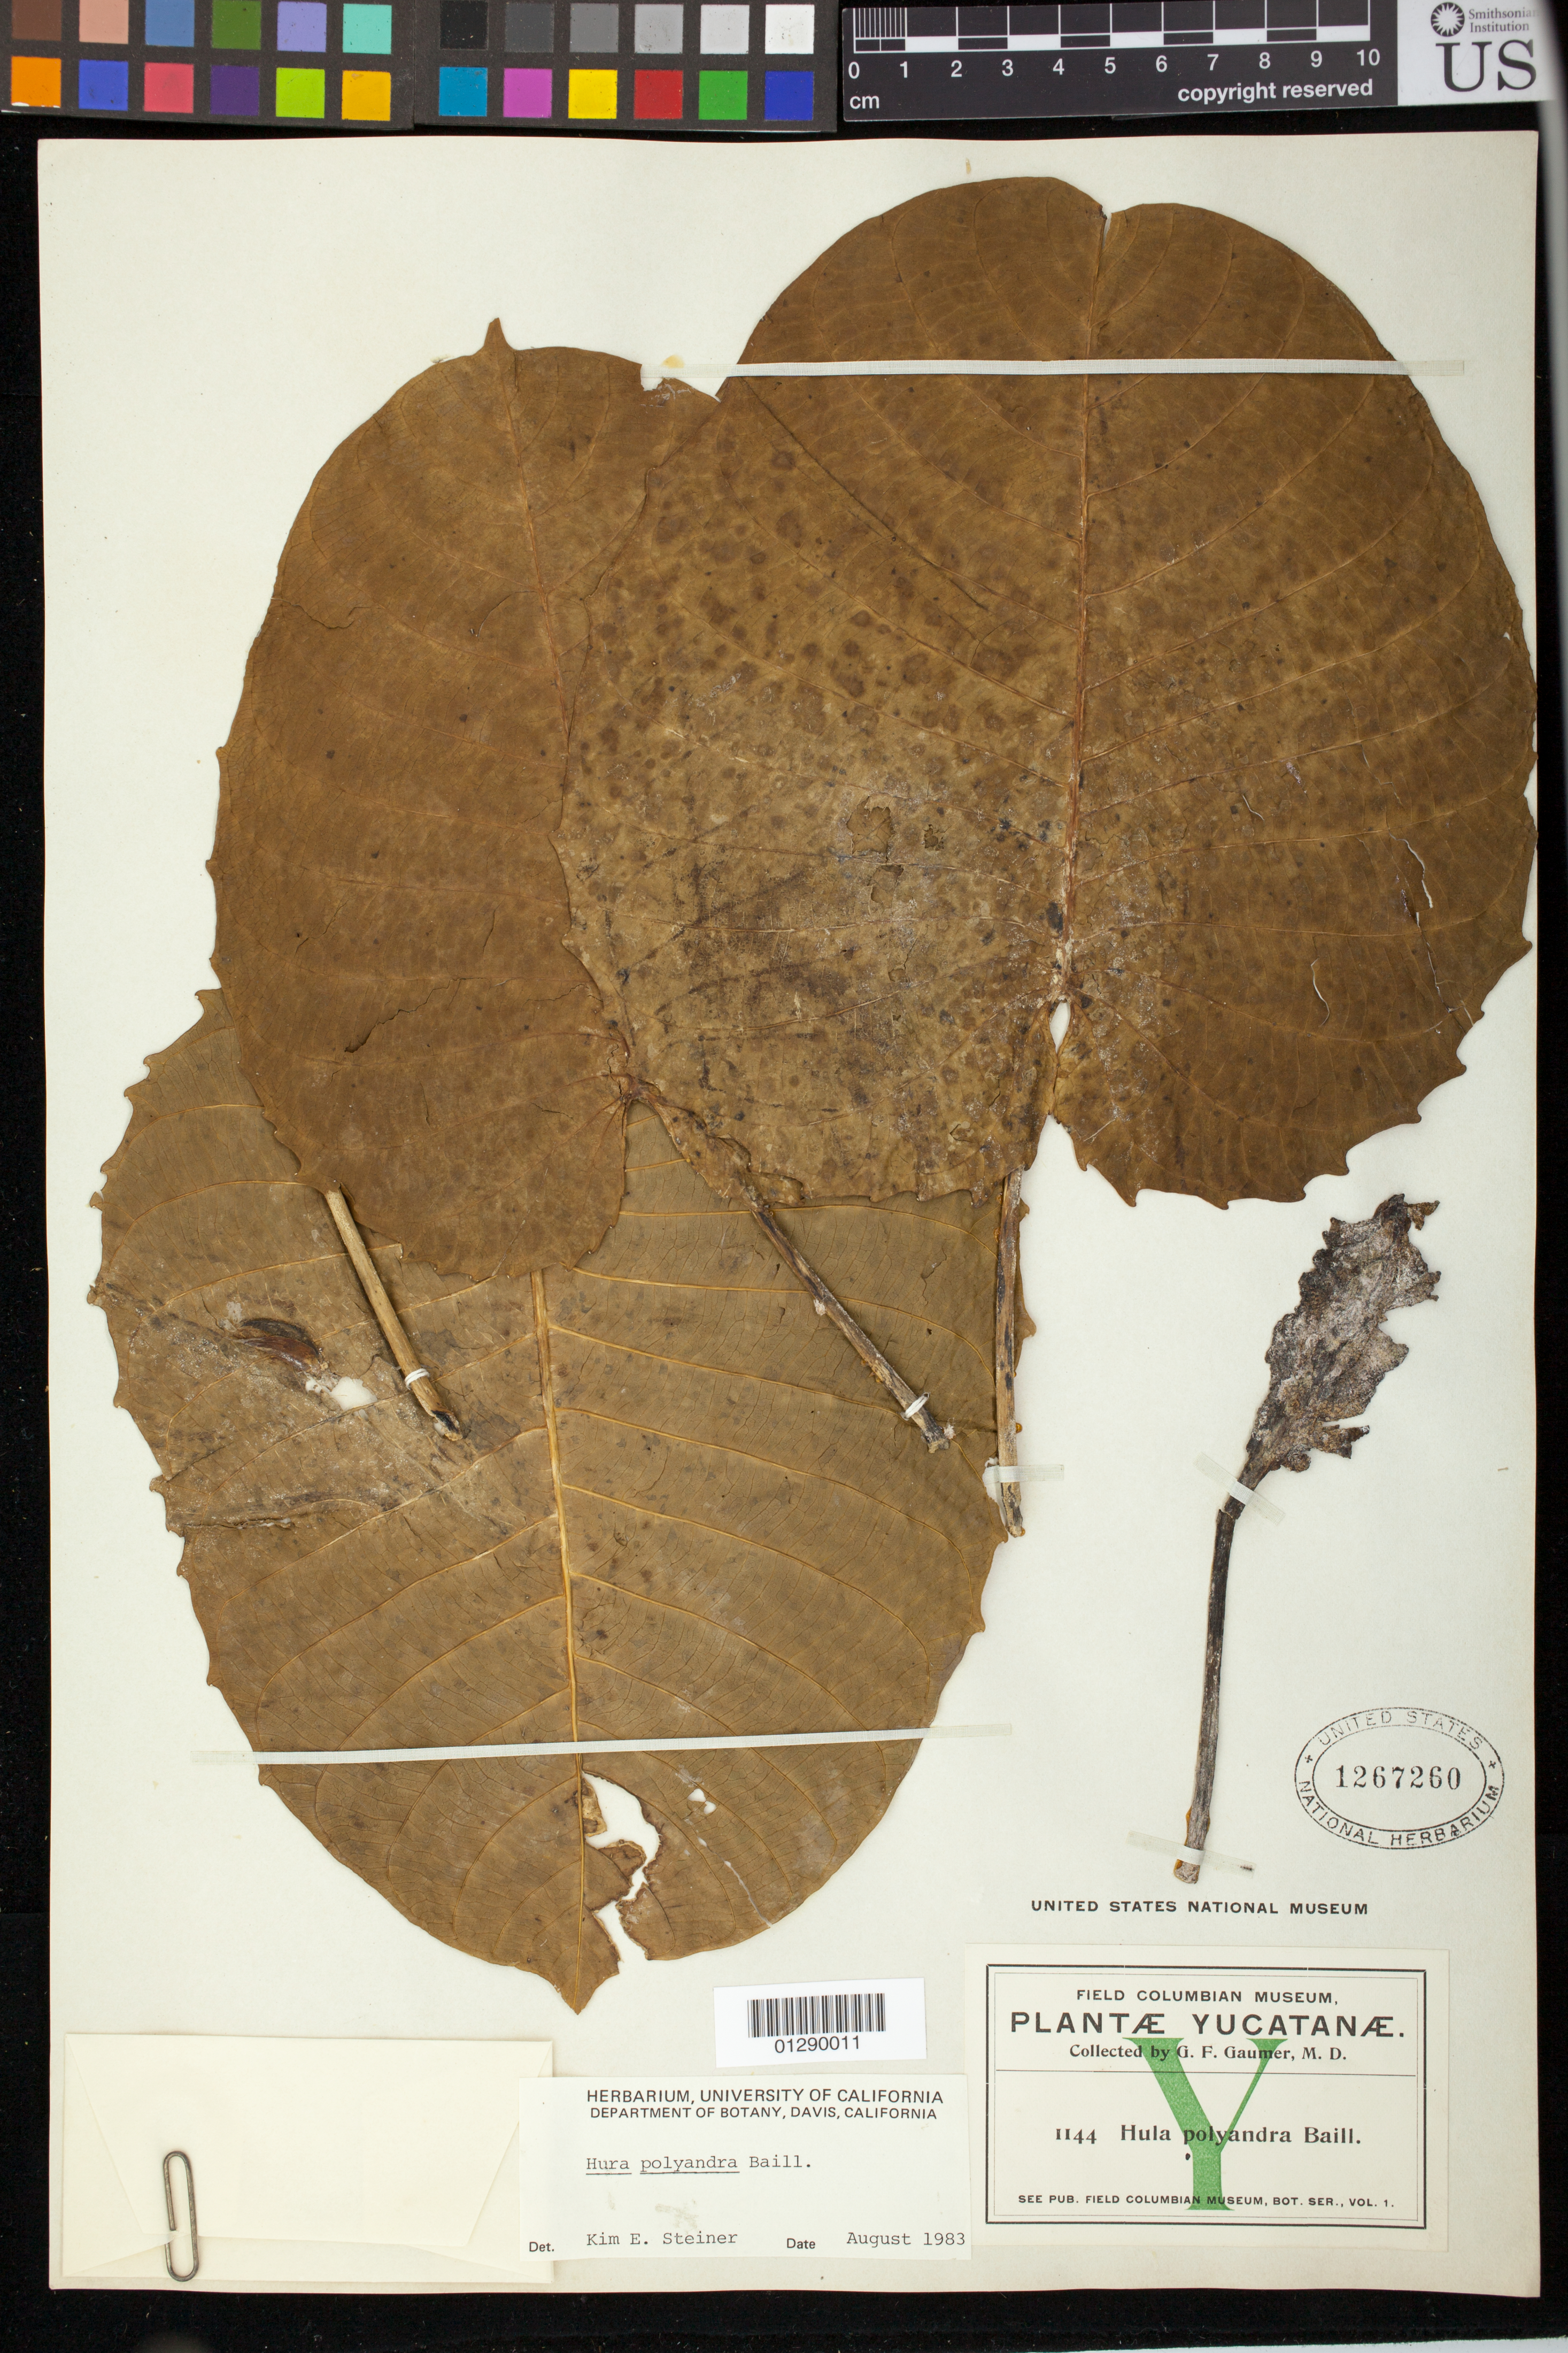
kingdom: Plantae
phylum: Tracheophyta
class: Magnoliopsida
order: Malpighiales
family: Euphorbiaceae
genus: Hura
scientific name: Hura polyandra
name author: Baill.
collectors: G. F. Gaumer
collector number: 1144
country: Mexico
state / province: Yucatán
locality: Yot tzonot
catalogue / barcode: US 1267260